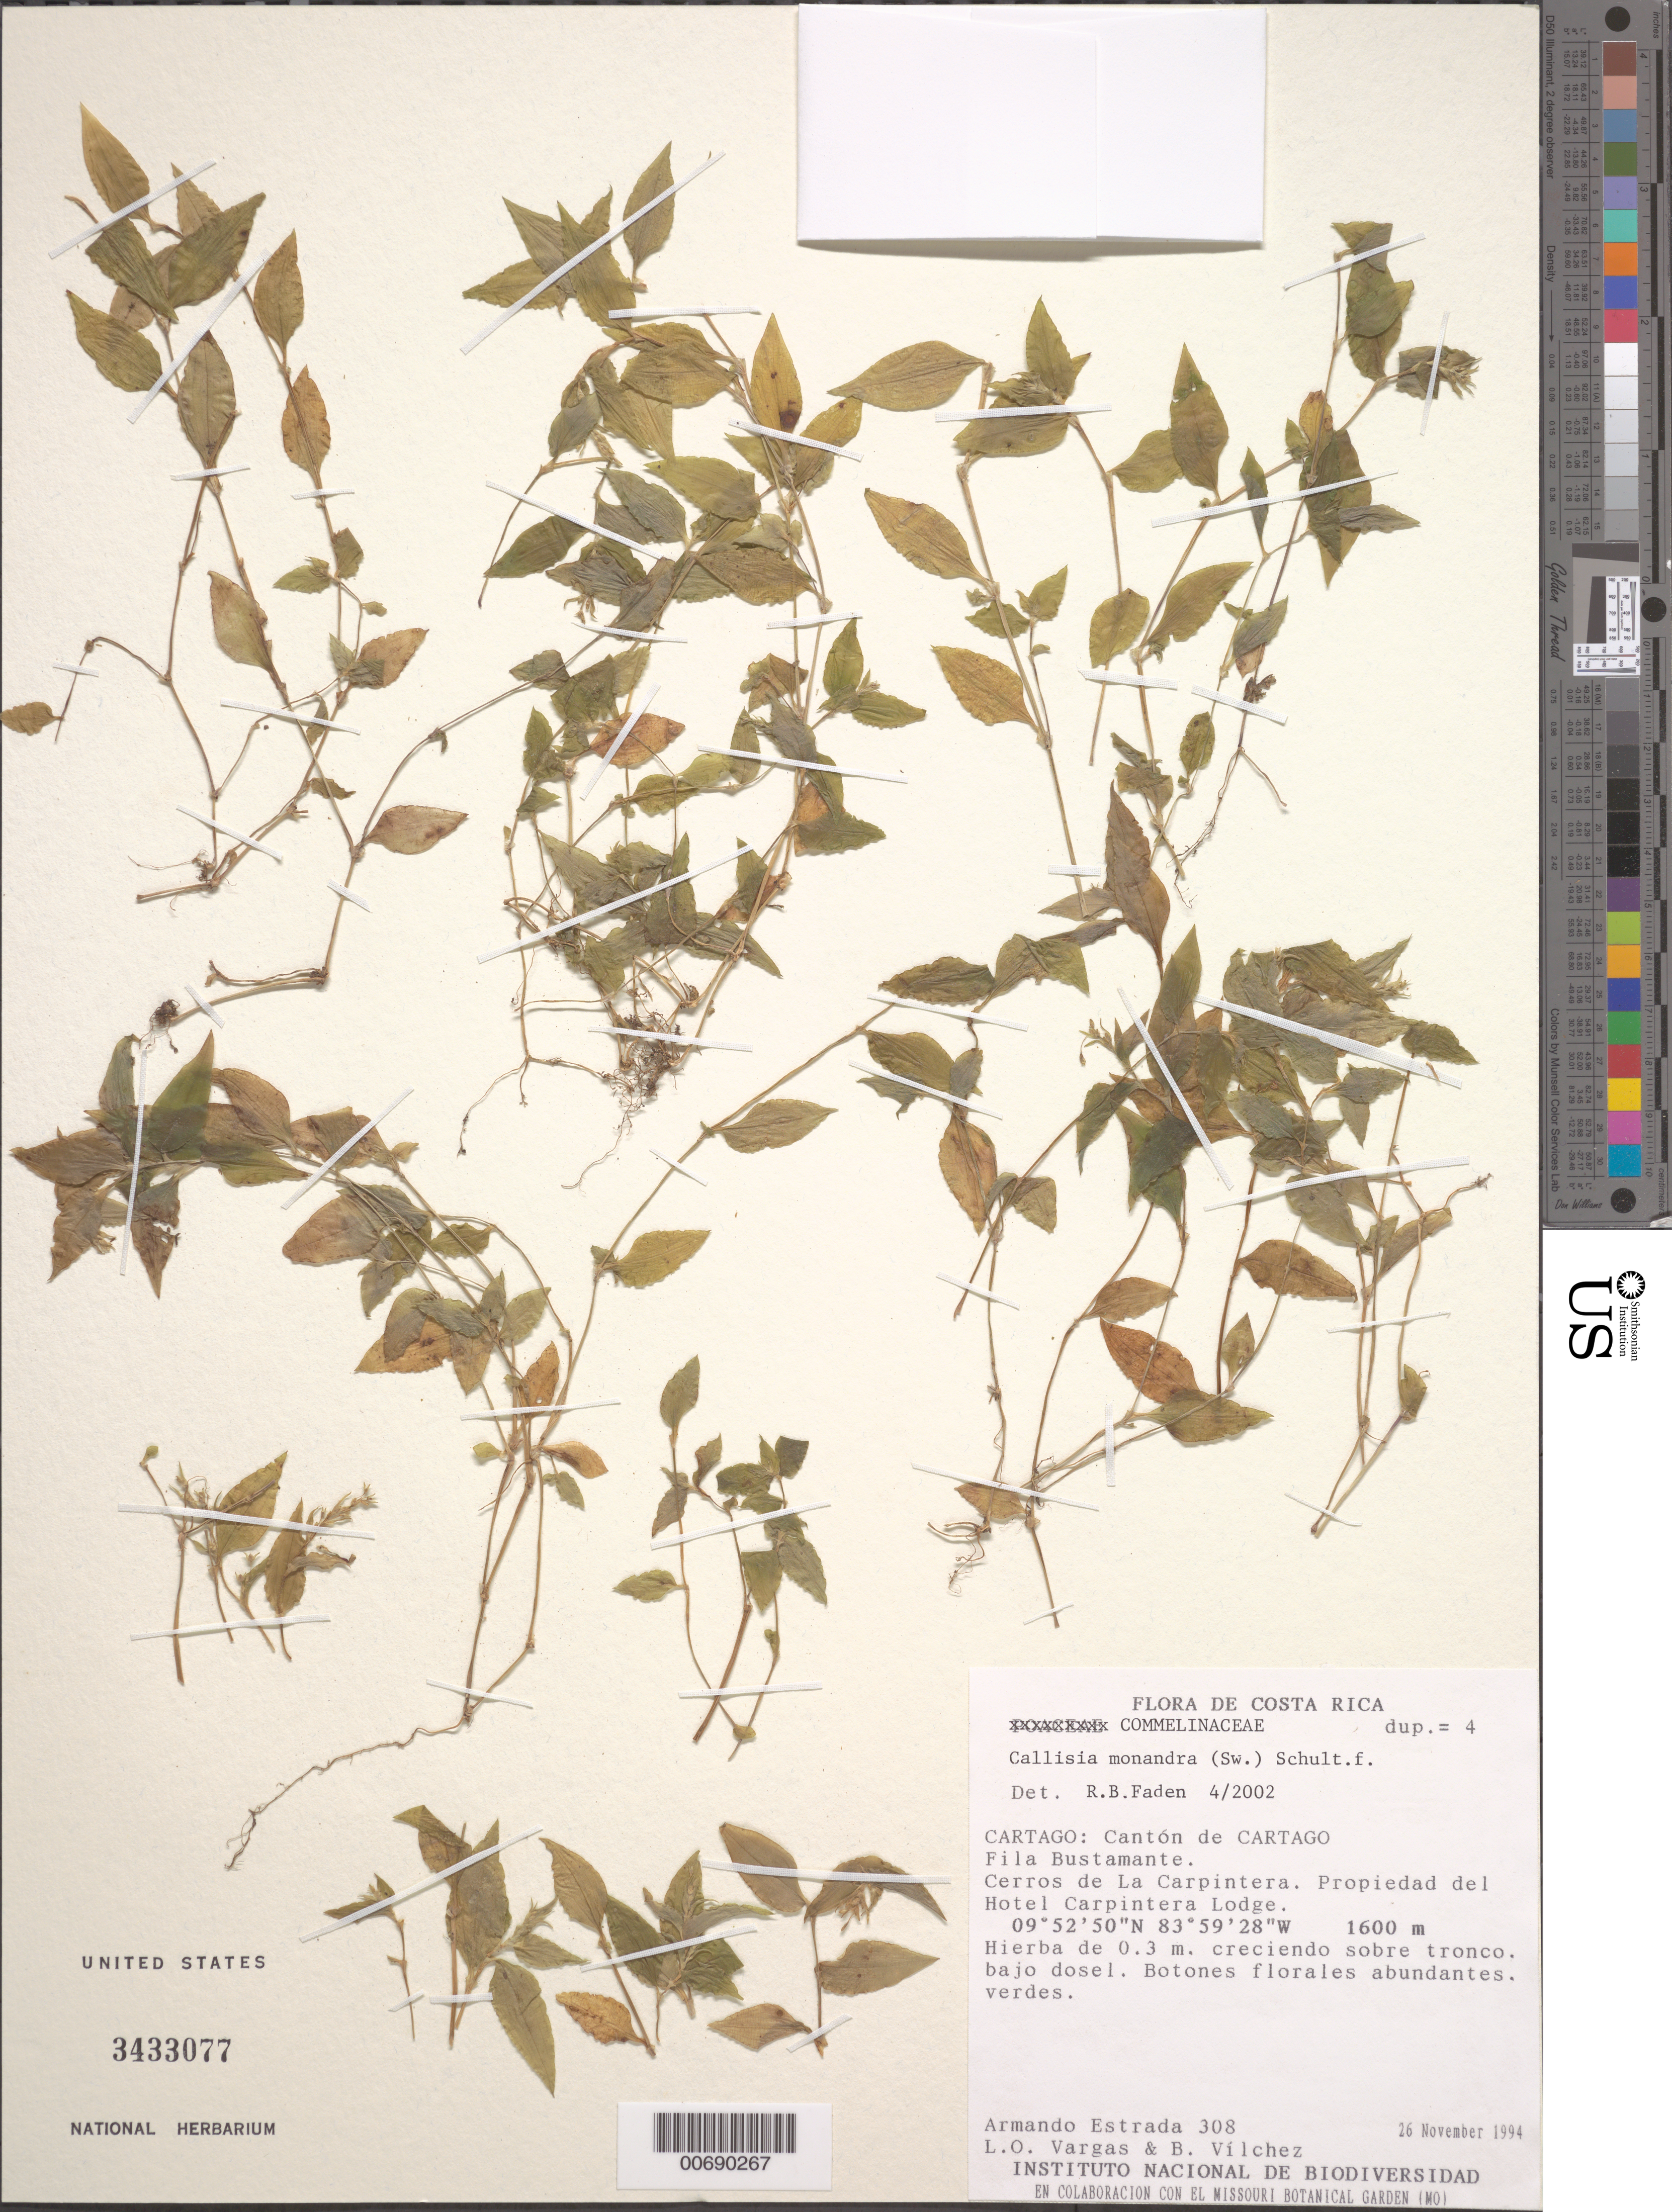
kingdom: Plantae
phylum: Tracheophyta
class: Liliopsida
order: Commelinales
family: Commelinaceae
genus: Callisia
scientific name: Callisia monandra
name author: (Sw.) Schult. & Schult. f.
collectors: A. Estrada, L. Vargas & B. Vilchez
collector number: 308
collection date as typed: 26 Nov 1994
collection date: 1994-11-26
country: Costa Rica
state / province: Cartago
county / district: Cartago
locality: Cerros de la Carpintera, Propiedad del Hotel Carpintera Lodge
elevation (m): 1600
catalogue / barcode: US 3433077